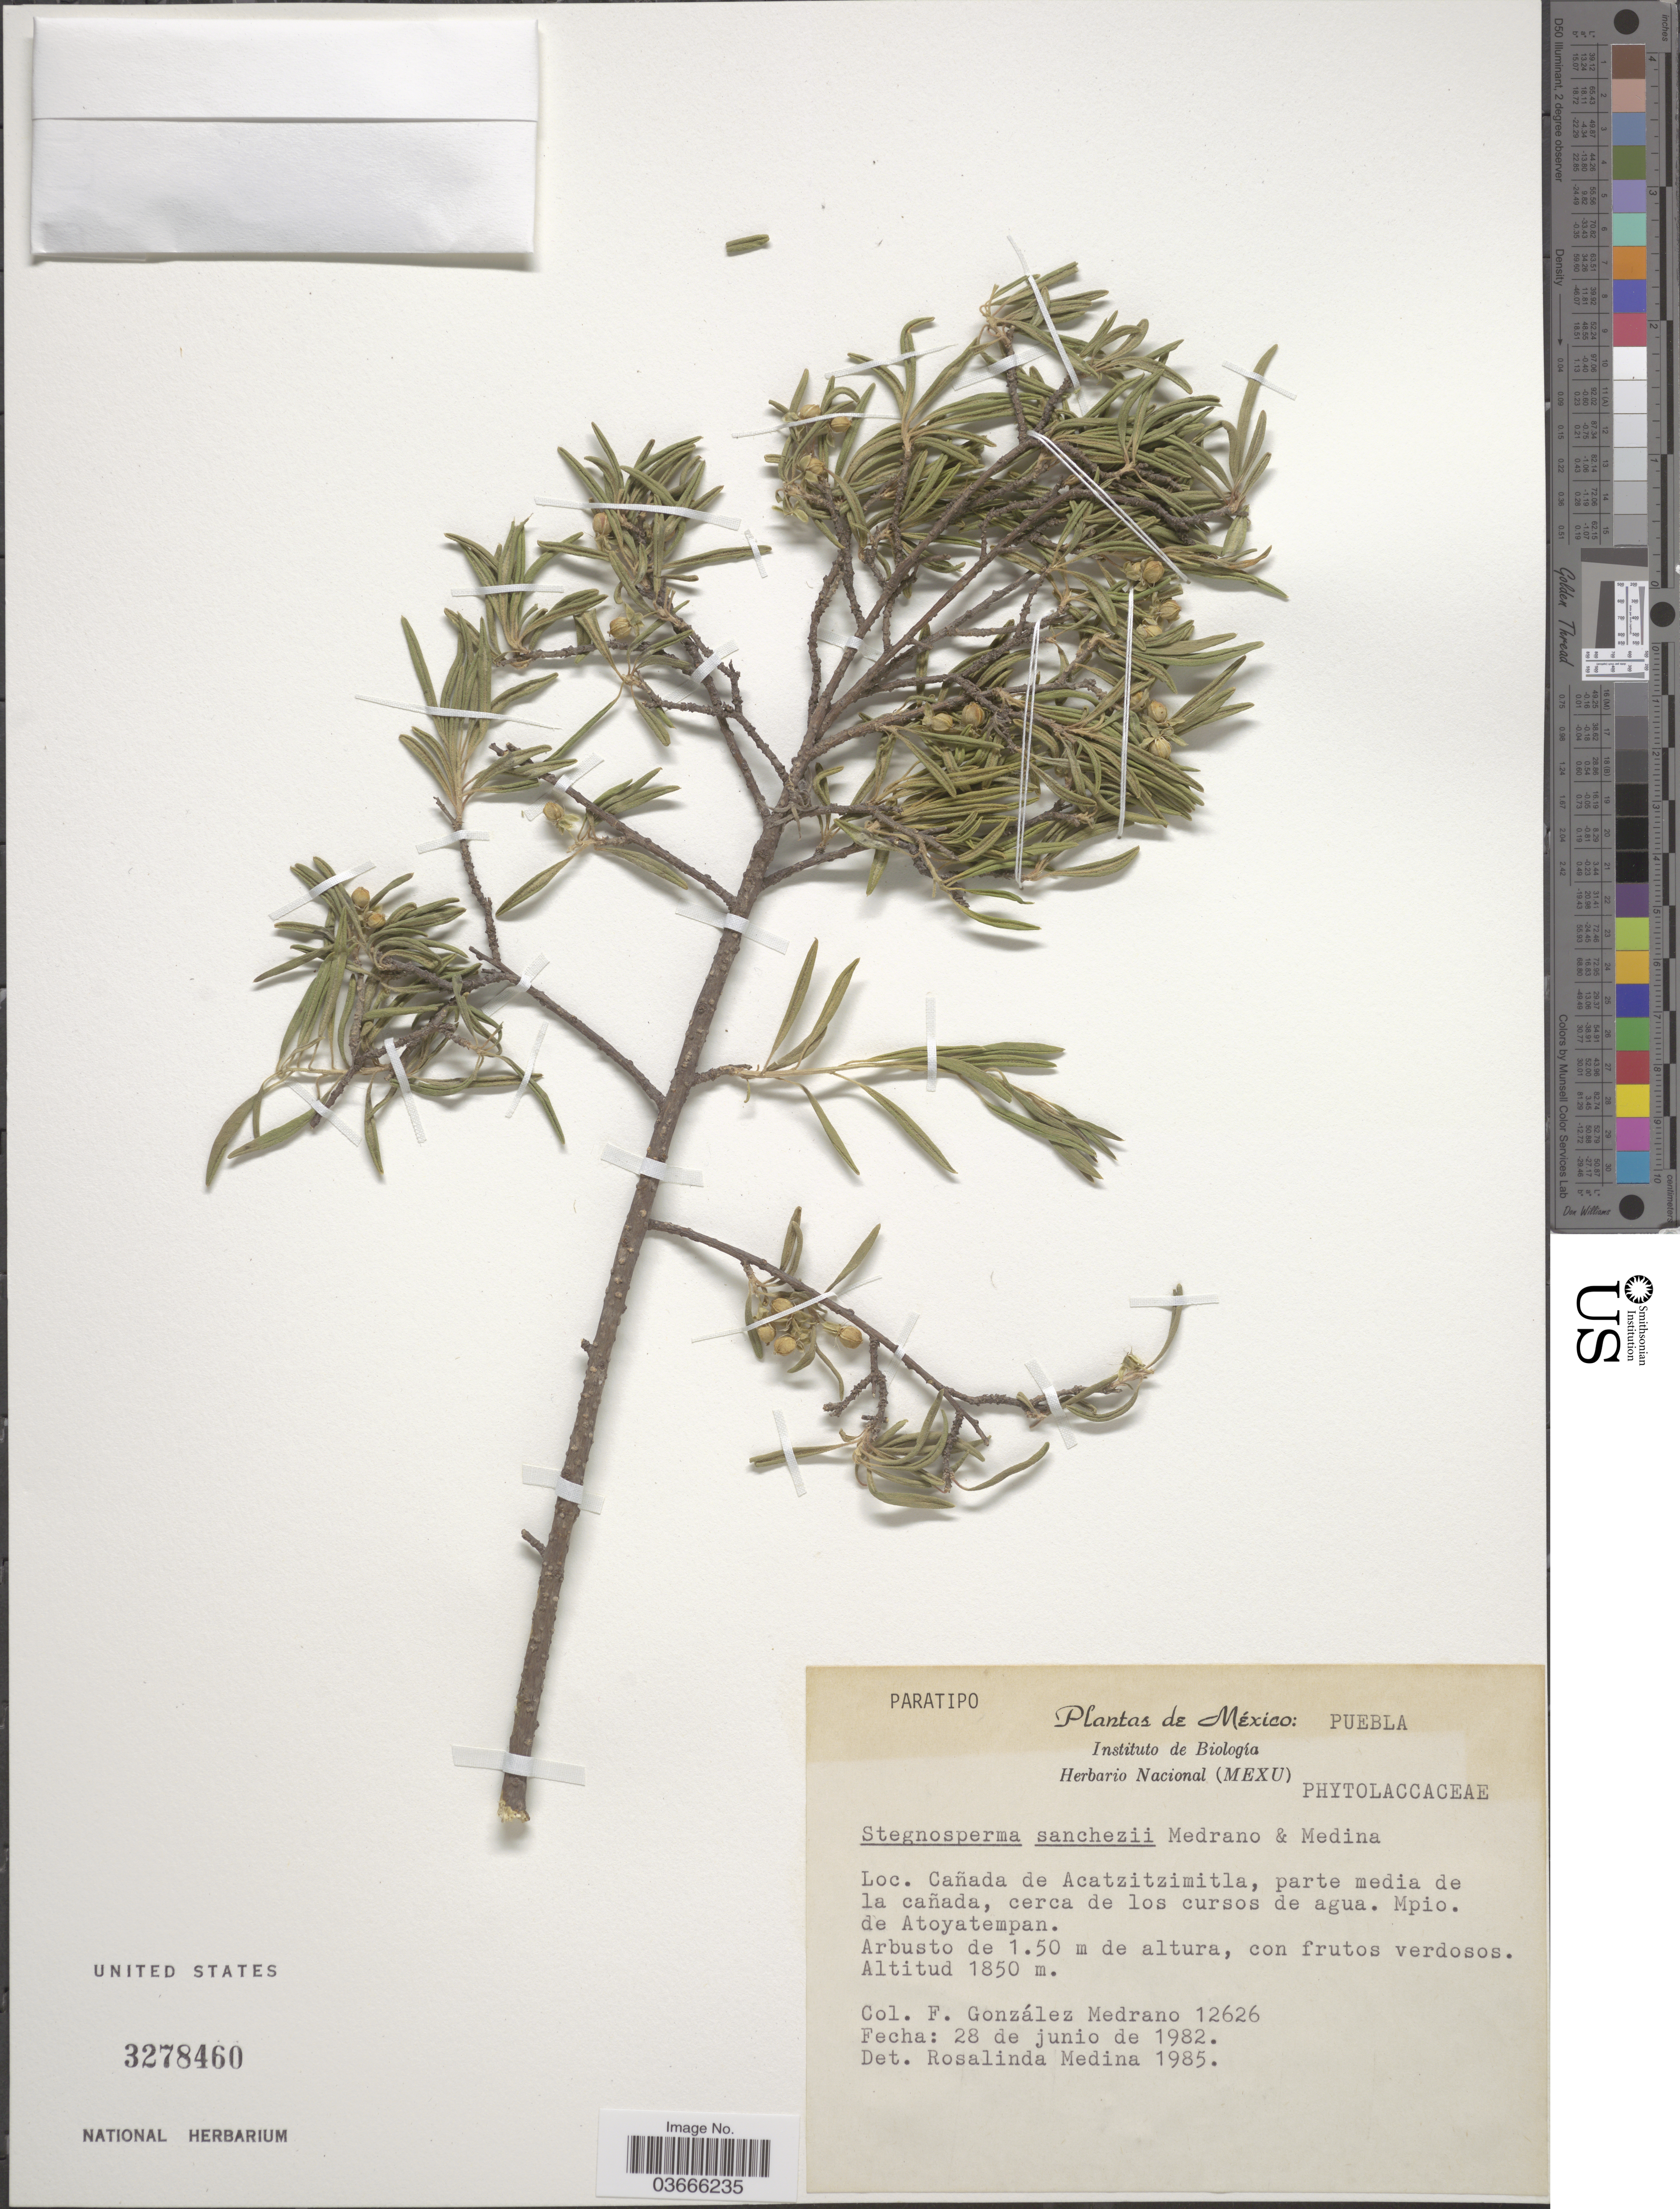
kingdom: Plantae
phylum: Tracheophyta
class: Magnoliopsida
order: Caryophyllales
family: Stegnospermataceae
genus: Stegnosperma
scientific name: Stegnosperma sanchezii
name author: Medrano & Medina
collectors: F. Medrano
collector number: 12626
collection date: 1982-06-28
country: Mexico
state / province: Puebla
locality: Cañada de Acatzitzimitla, parte media de la cañada, cerca de los cursos de agua. Mpio de Atoyatempan.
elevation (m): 1850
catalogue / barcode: US 3278460